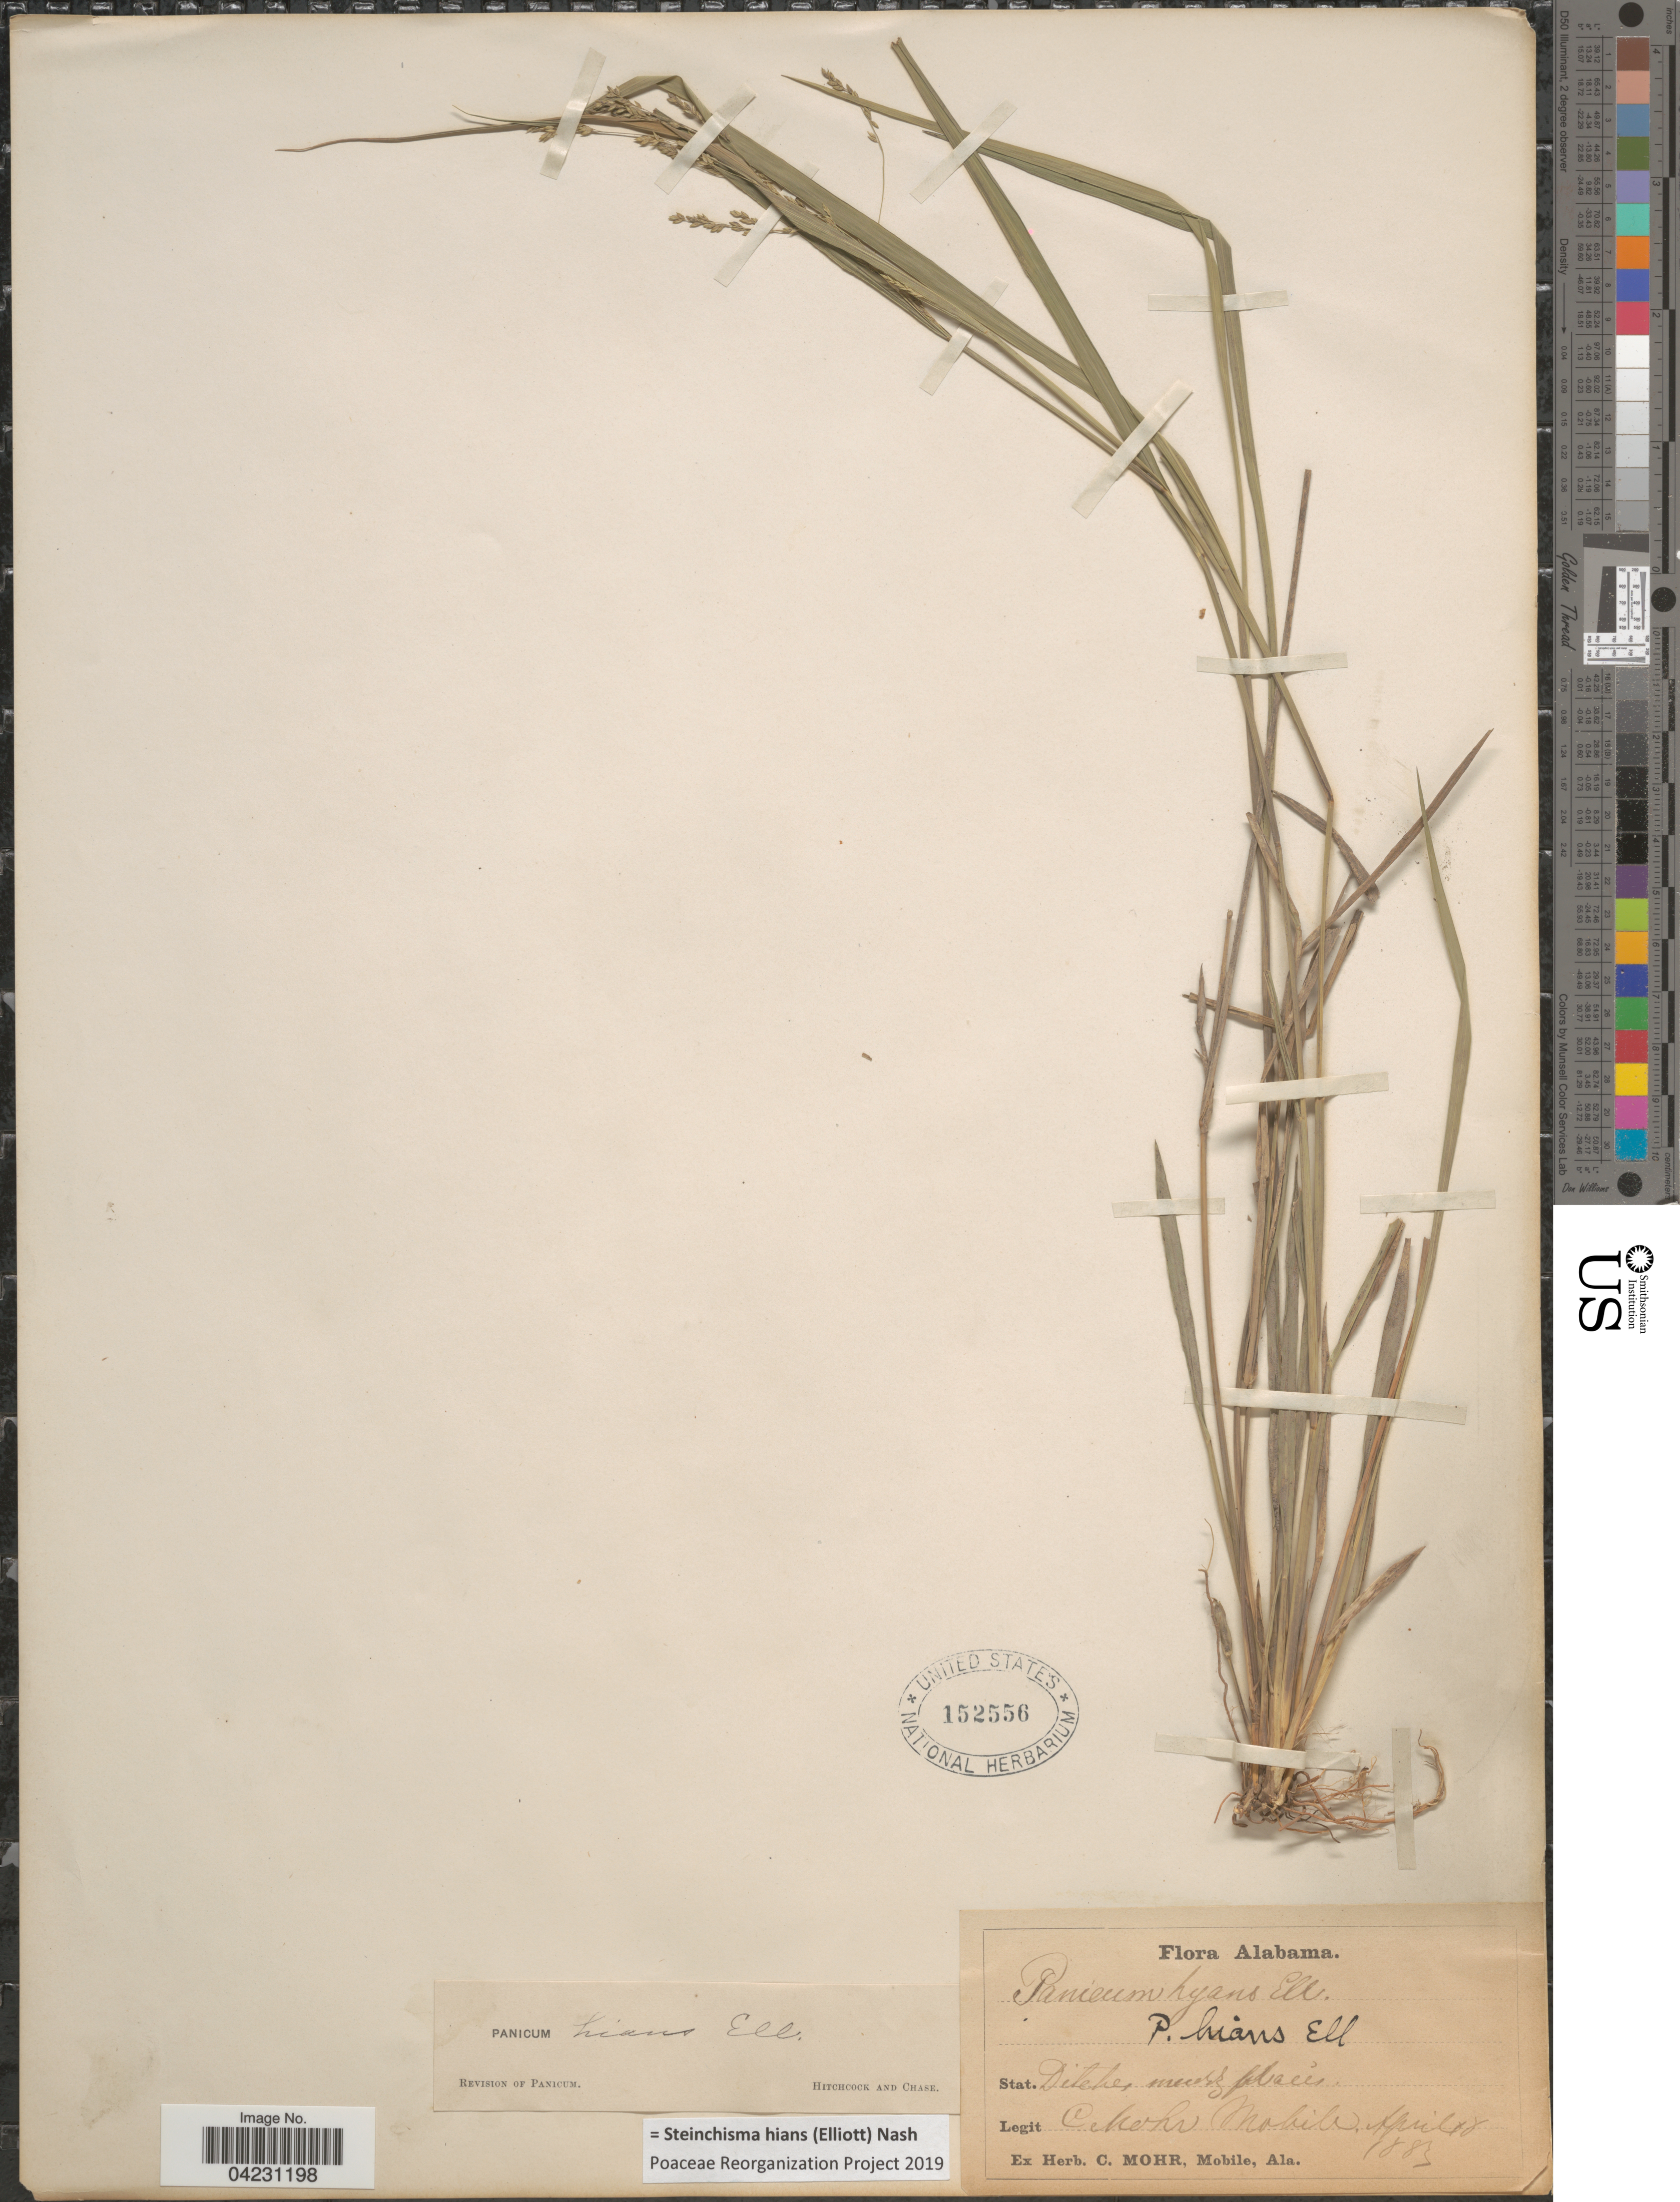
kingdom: Plantae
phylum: Tracheophyta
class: Liliopsida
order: Poales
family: Poaceae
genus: Steinchisma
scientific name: Steinchisma hians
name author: (Elliott) Nash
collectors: C. T. Mohr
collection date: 1883-04-18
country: United States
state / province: Alabama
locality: Mobile.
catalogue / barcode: US 152556